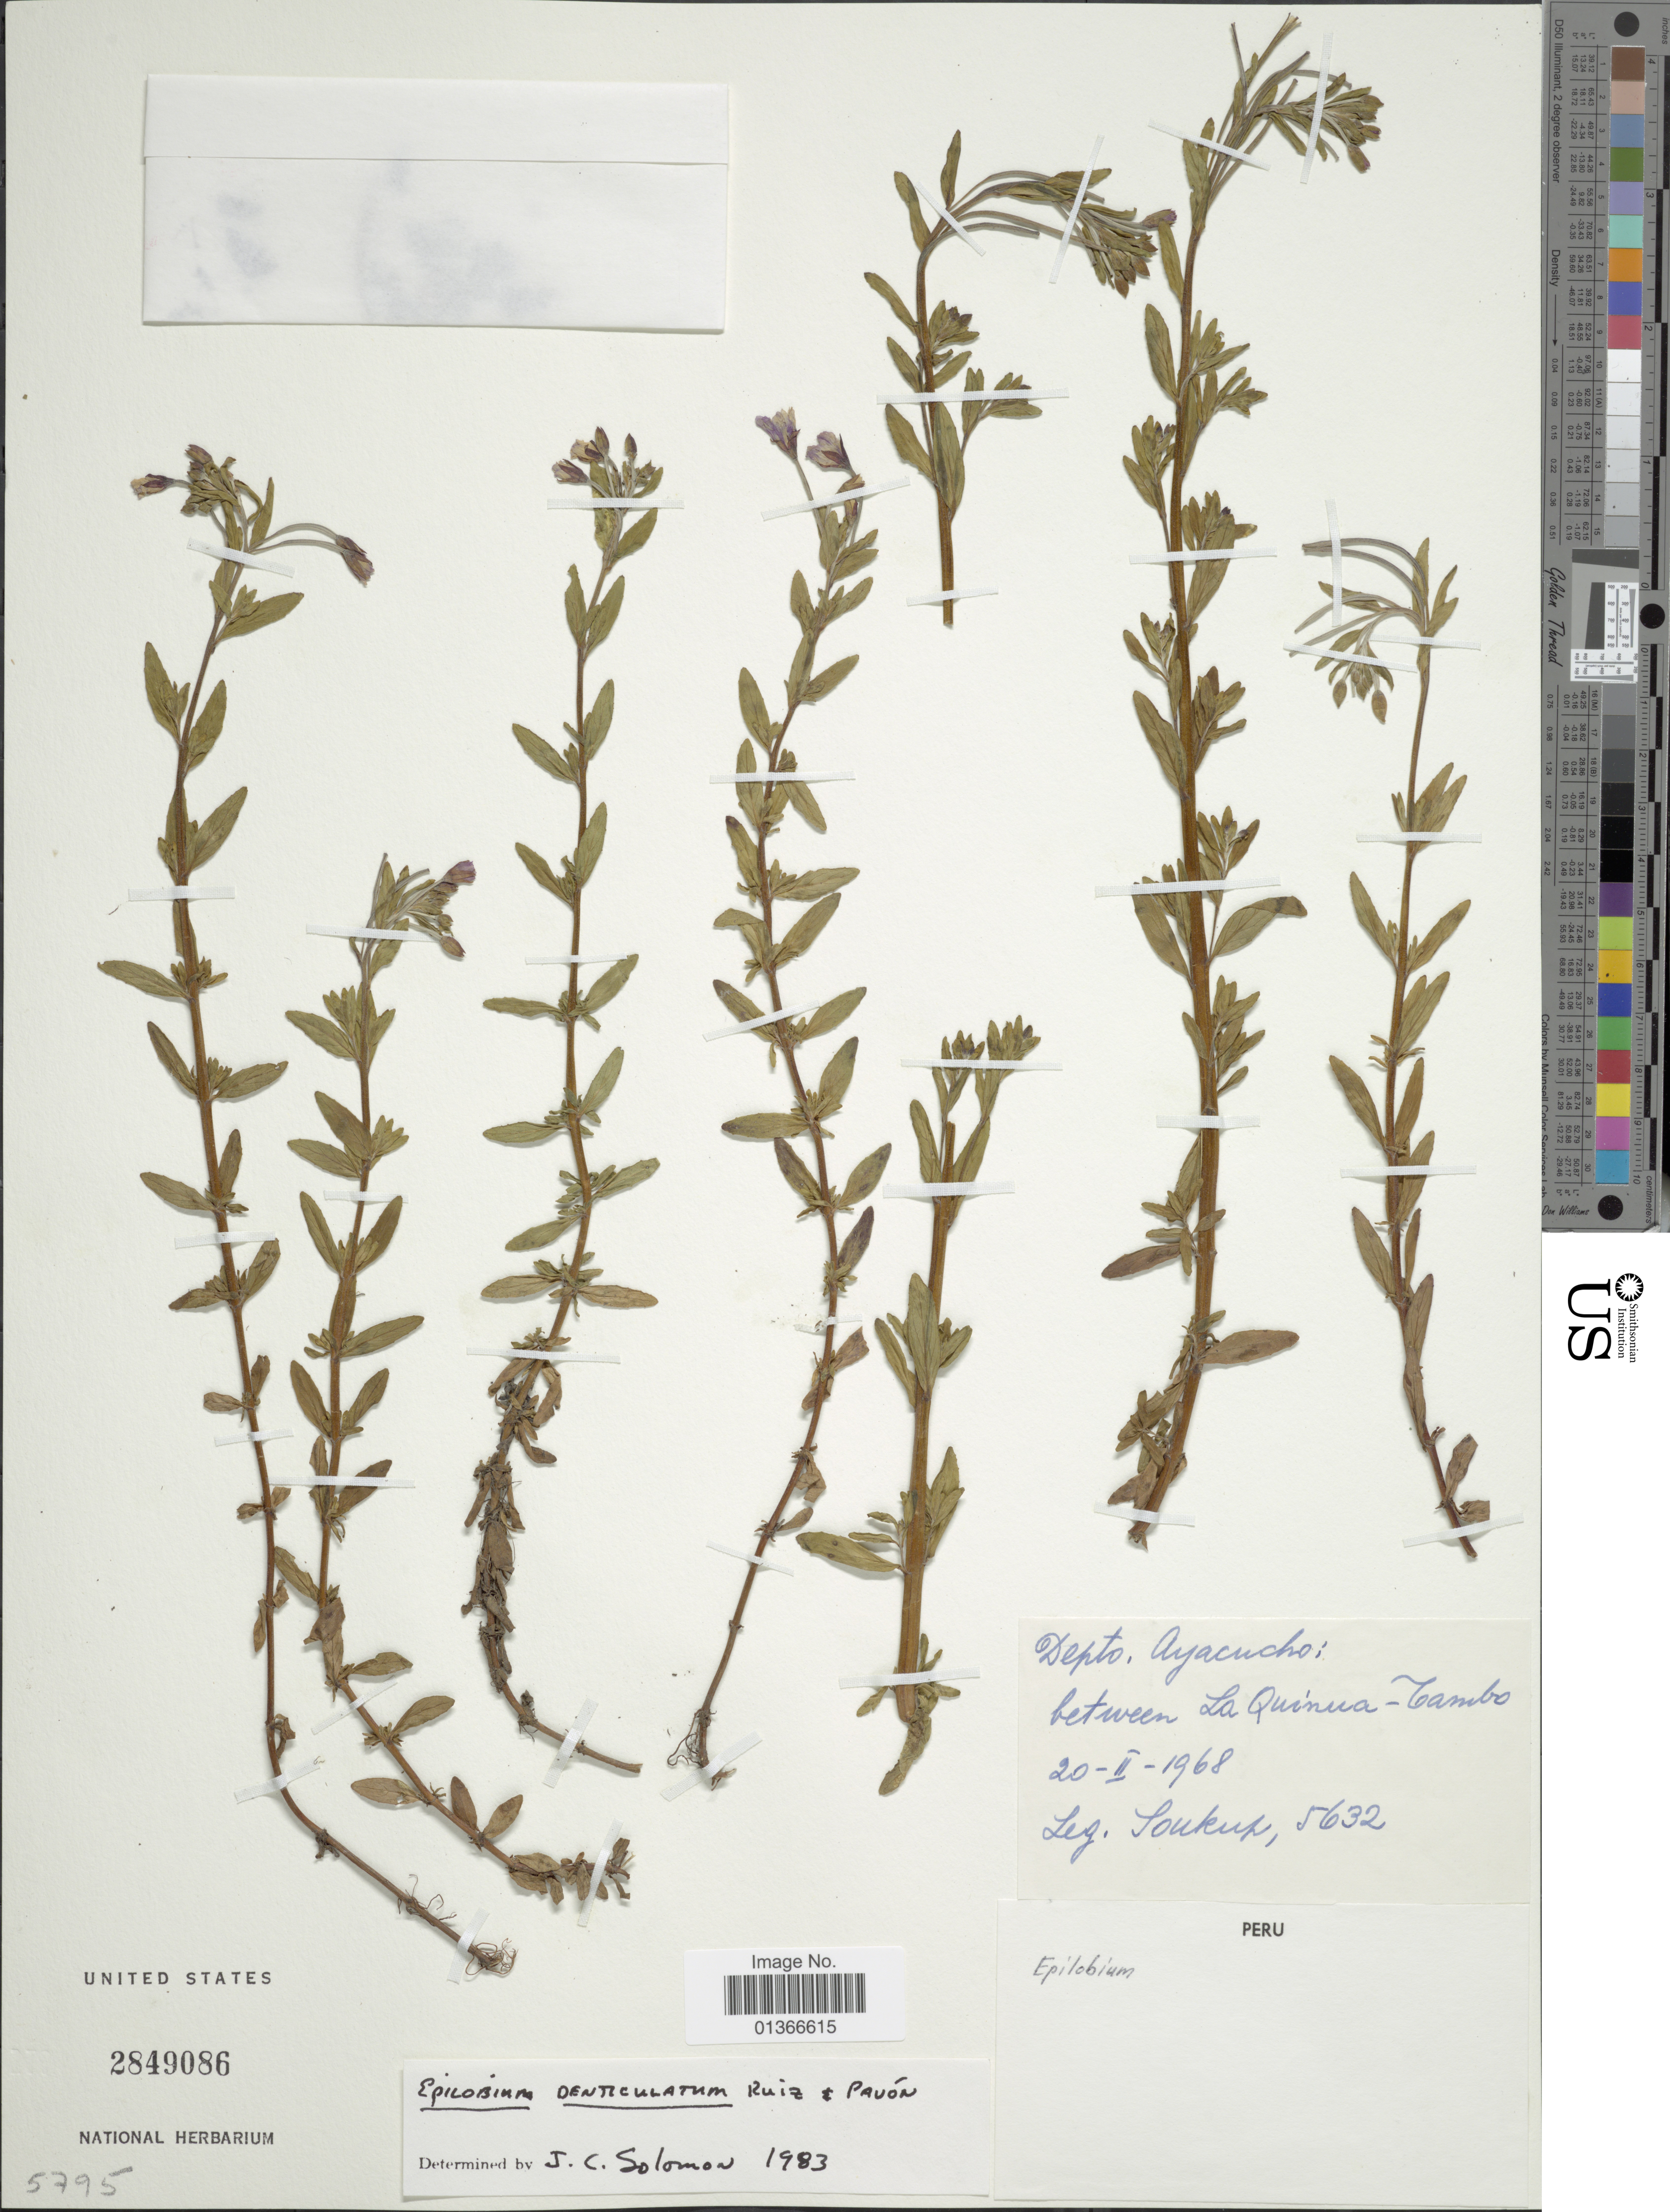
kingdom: Plantae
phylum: Tracheophyta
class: Magnoliopsida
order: Myrtales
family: Onagraceae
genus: Epilobium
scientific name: Epilobium denticulatum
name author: Ruiz & Pav.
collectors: -- Soukup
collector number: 5632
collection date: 1968-02-20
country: Peru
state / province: Ayacucho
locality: Between La Quinua - Tambo.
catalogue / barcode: US 2849086